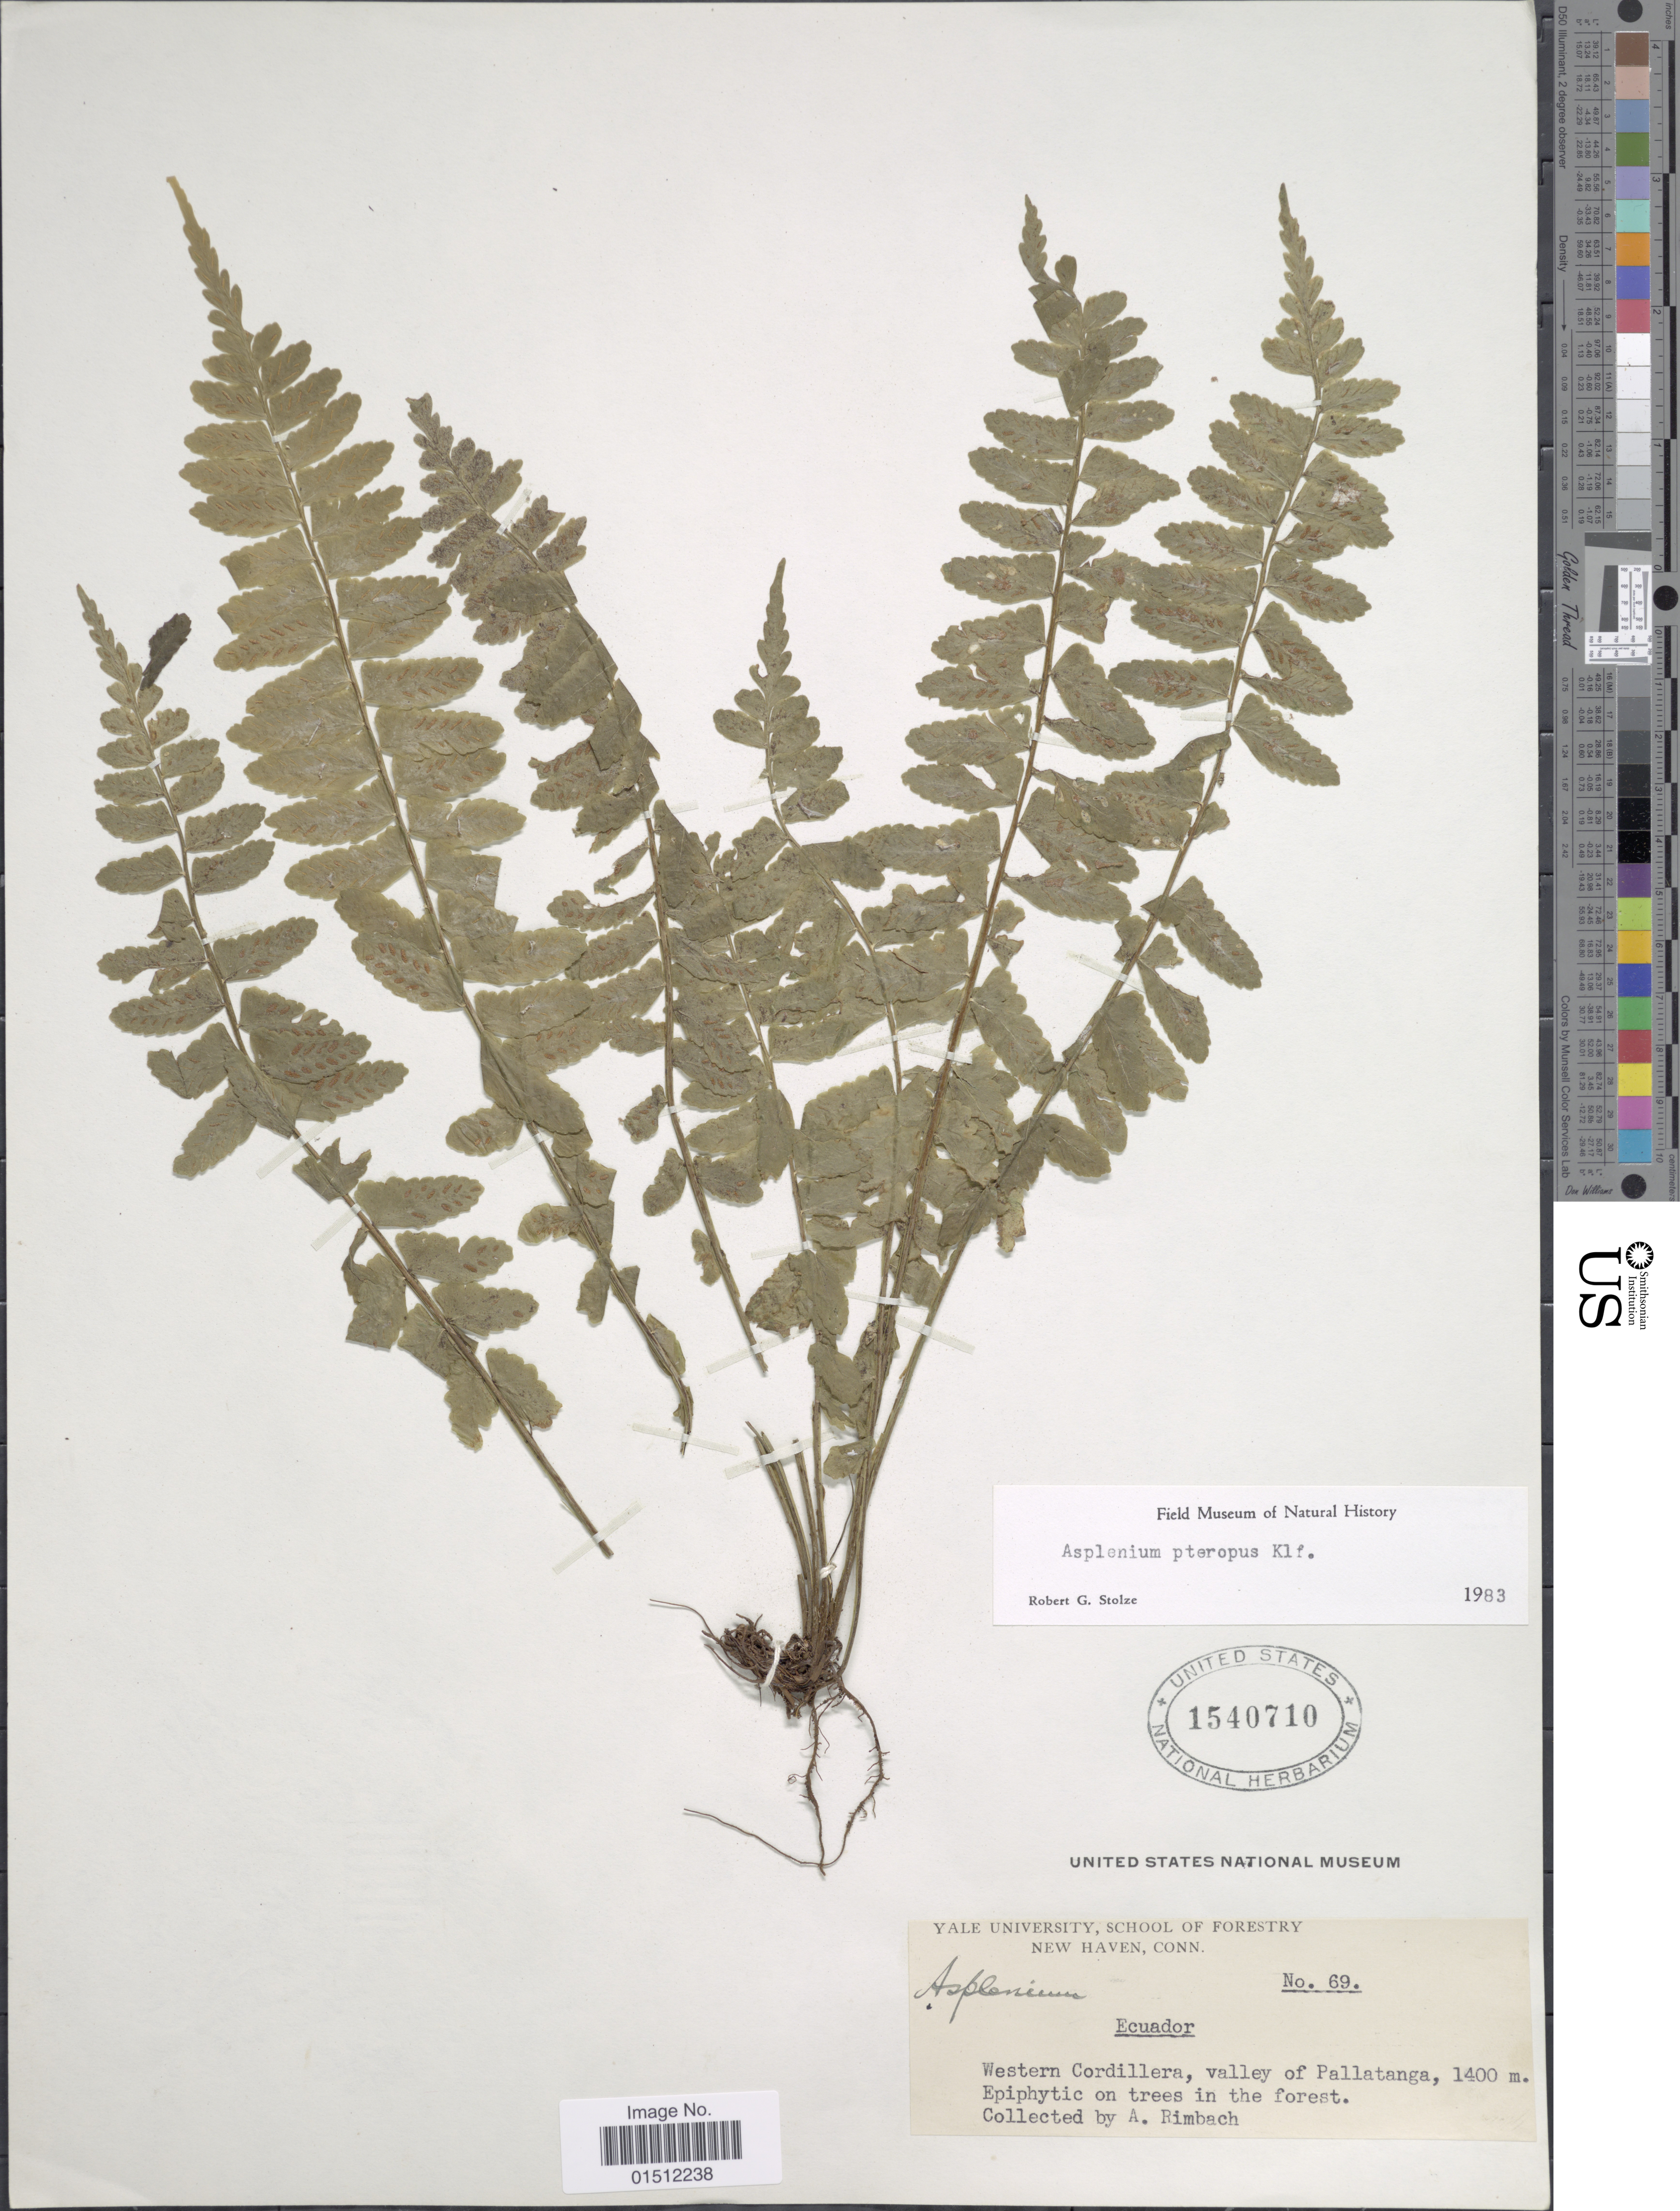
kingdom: Plantae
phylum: Tracheophyta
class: Polypodiopsida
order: Polypodiales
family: Aspleniaceae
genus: Asplenium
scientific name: Asplenium pteropus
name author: Kaulf.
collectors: A. Rimbach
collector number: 69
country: Ecuador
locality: Western Cordillera, valley of Pallatanga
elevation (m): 1400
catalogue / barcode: US 1540710